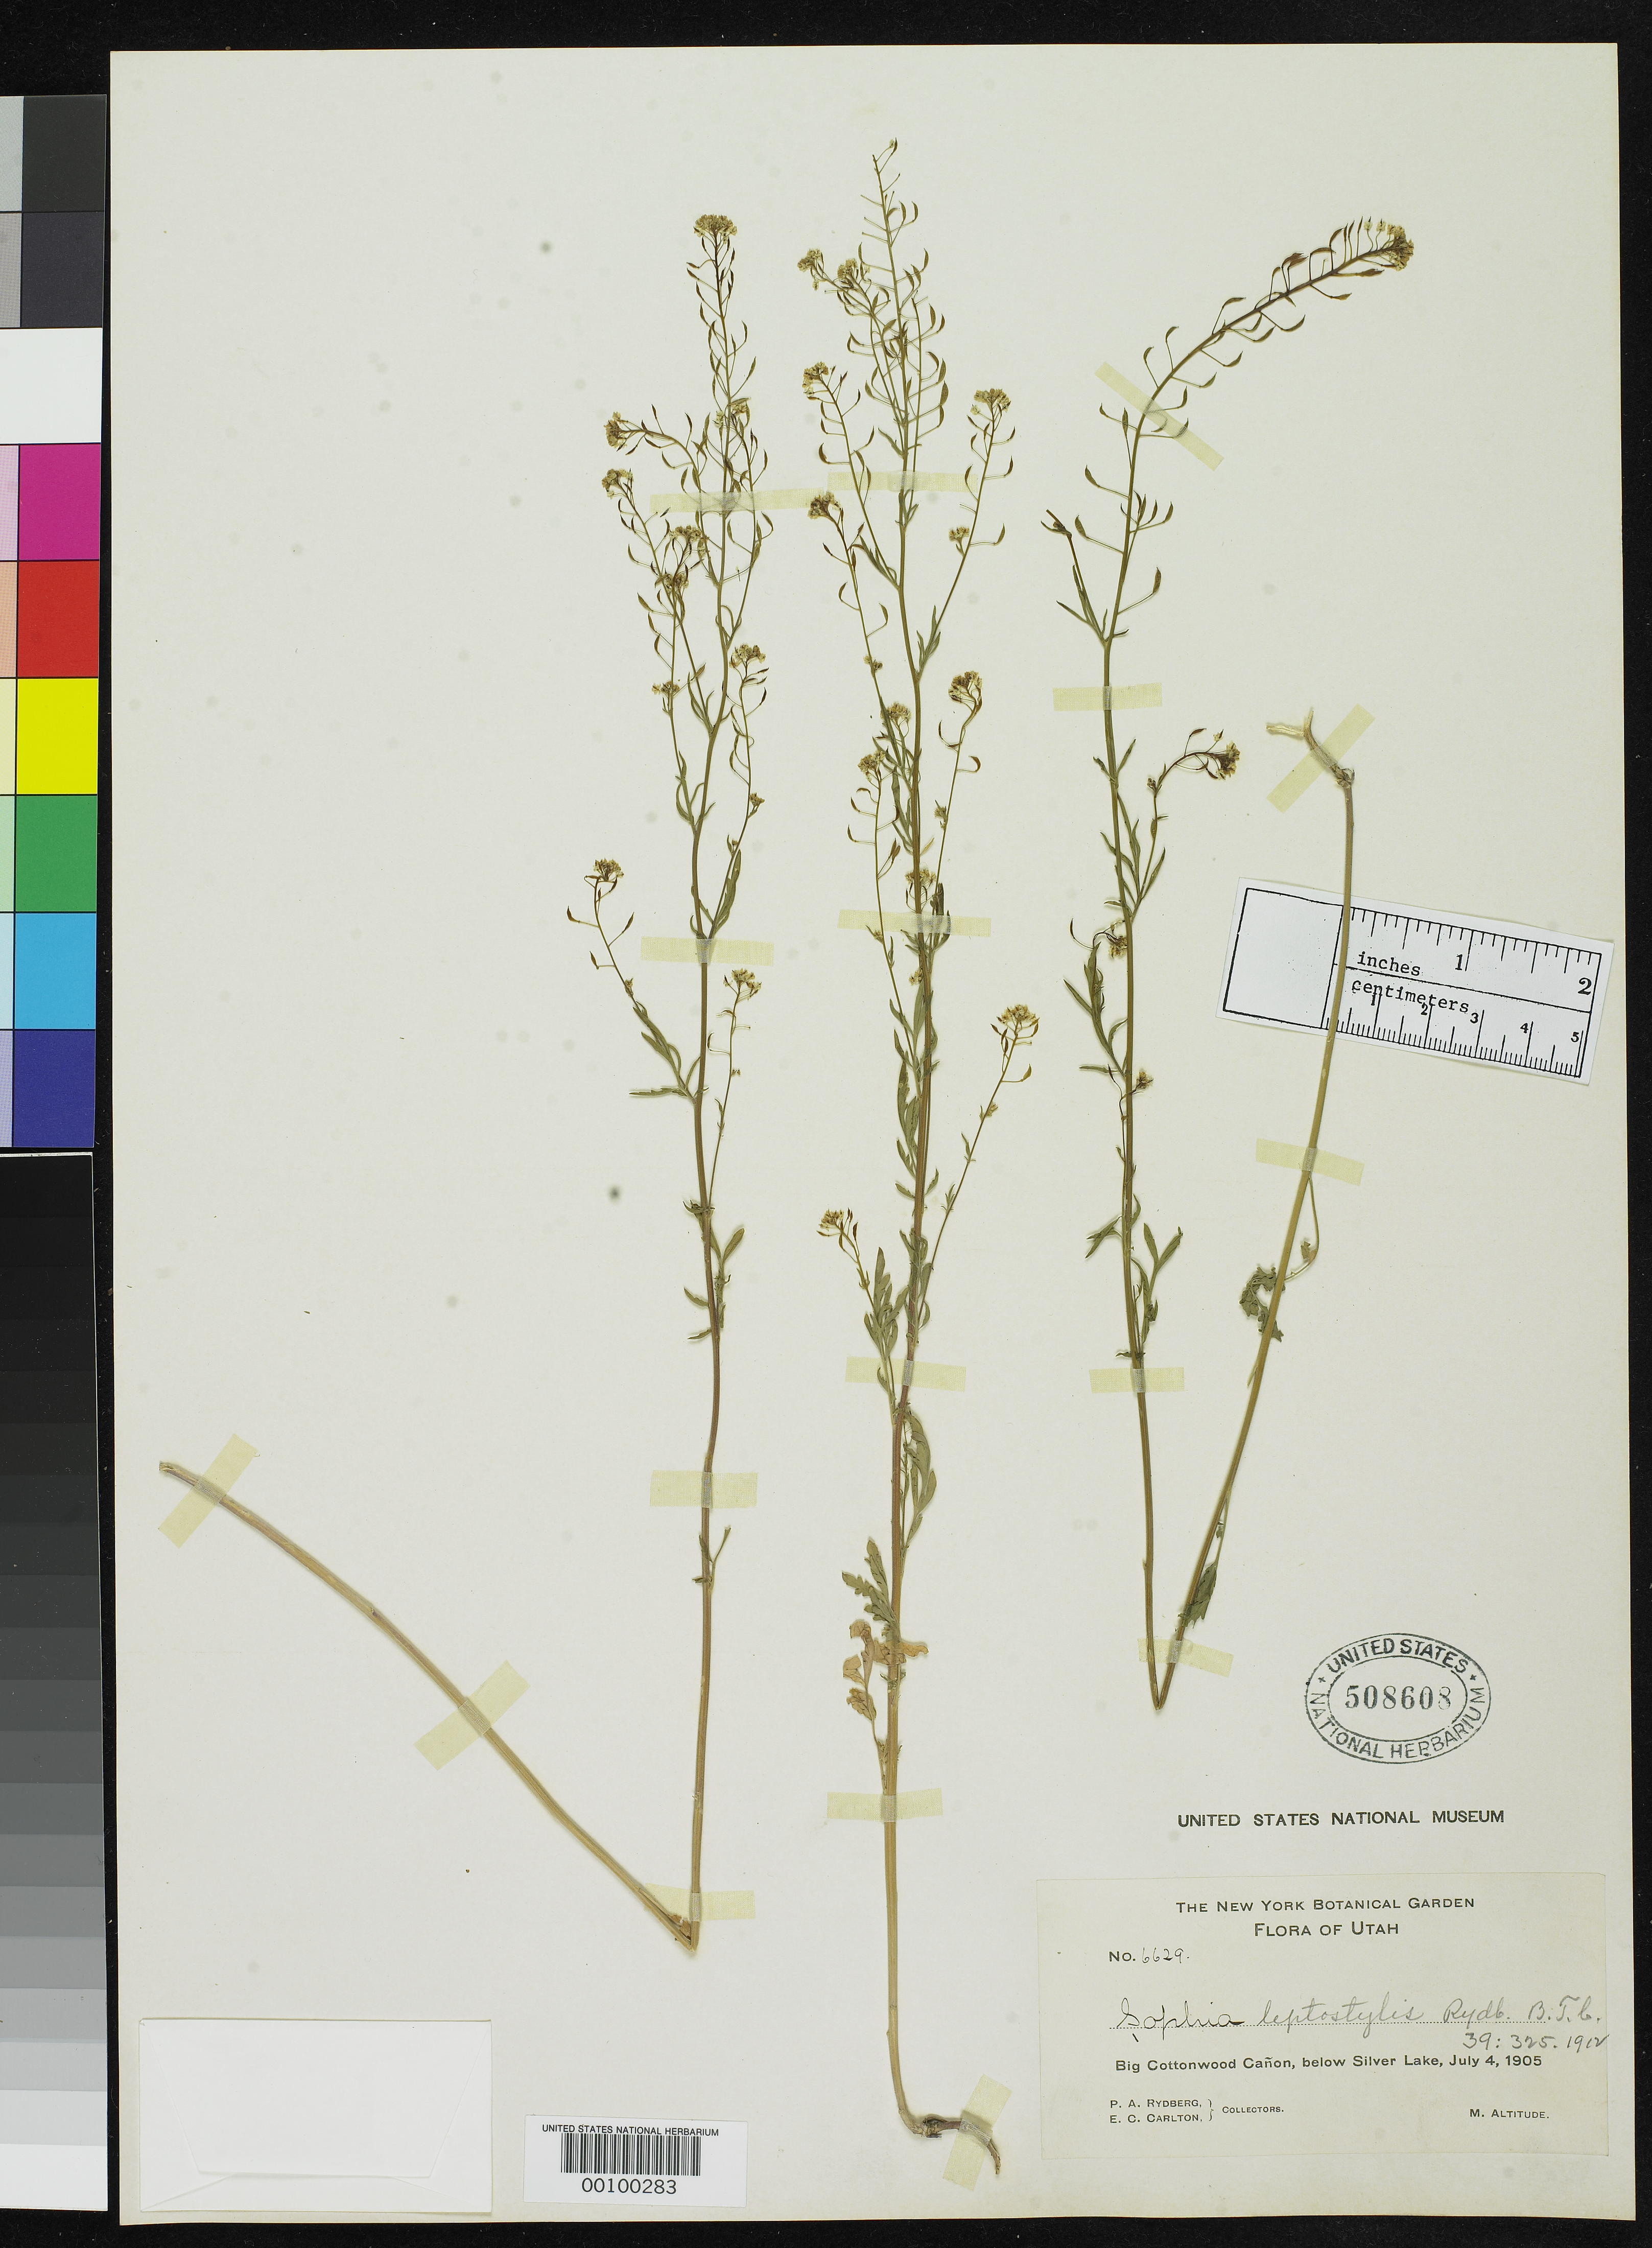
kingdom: Plantae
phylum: Tracheophyta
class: Magnoliopsida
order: Brassicales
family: Brassicaceae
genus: Sophia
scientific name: Sophia leptostylis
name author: Rydb.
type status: Isotype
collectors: P. A. Rydberg & E. Carlton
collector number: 6629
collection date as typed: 04 Jul 1905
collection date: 1905-07-04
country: United States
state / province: Utah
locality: Big Cottonwood Canyon.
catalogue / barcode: US 508608